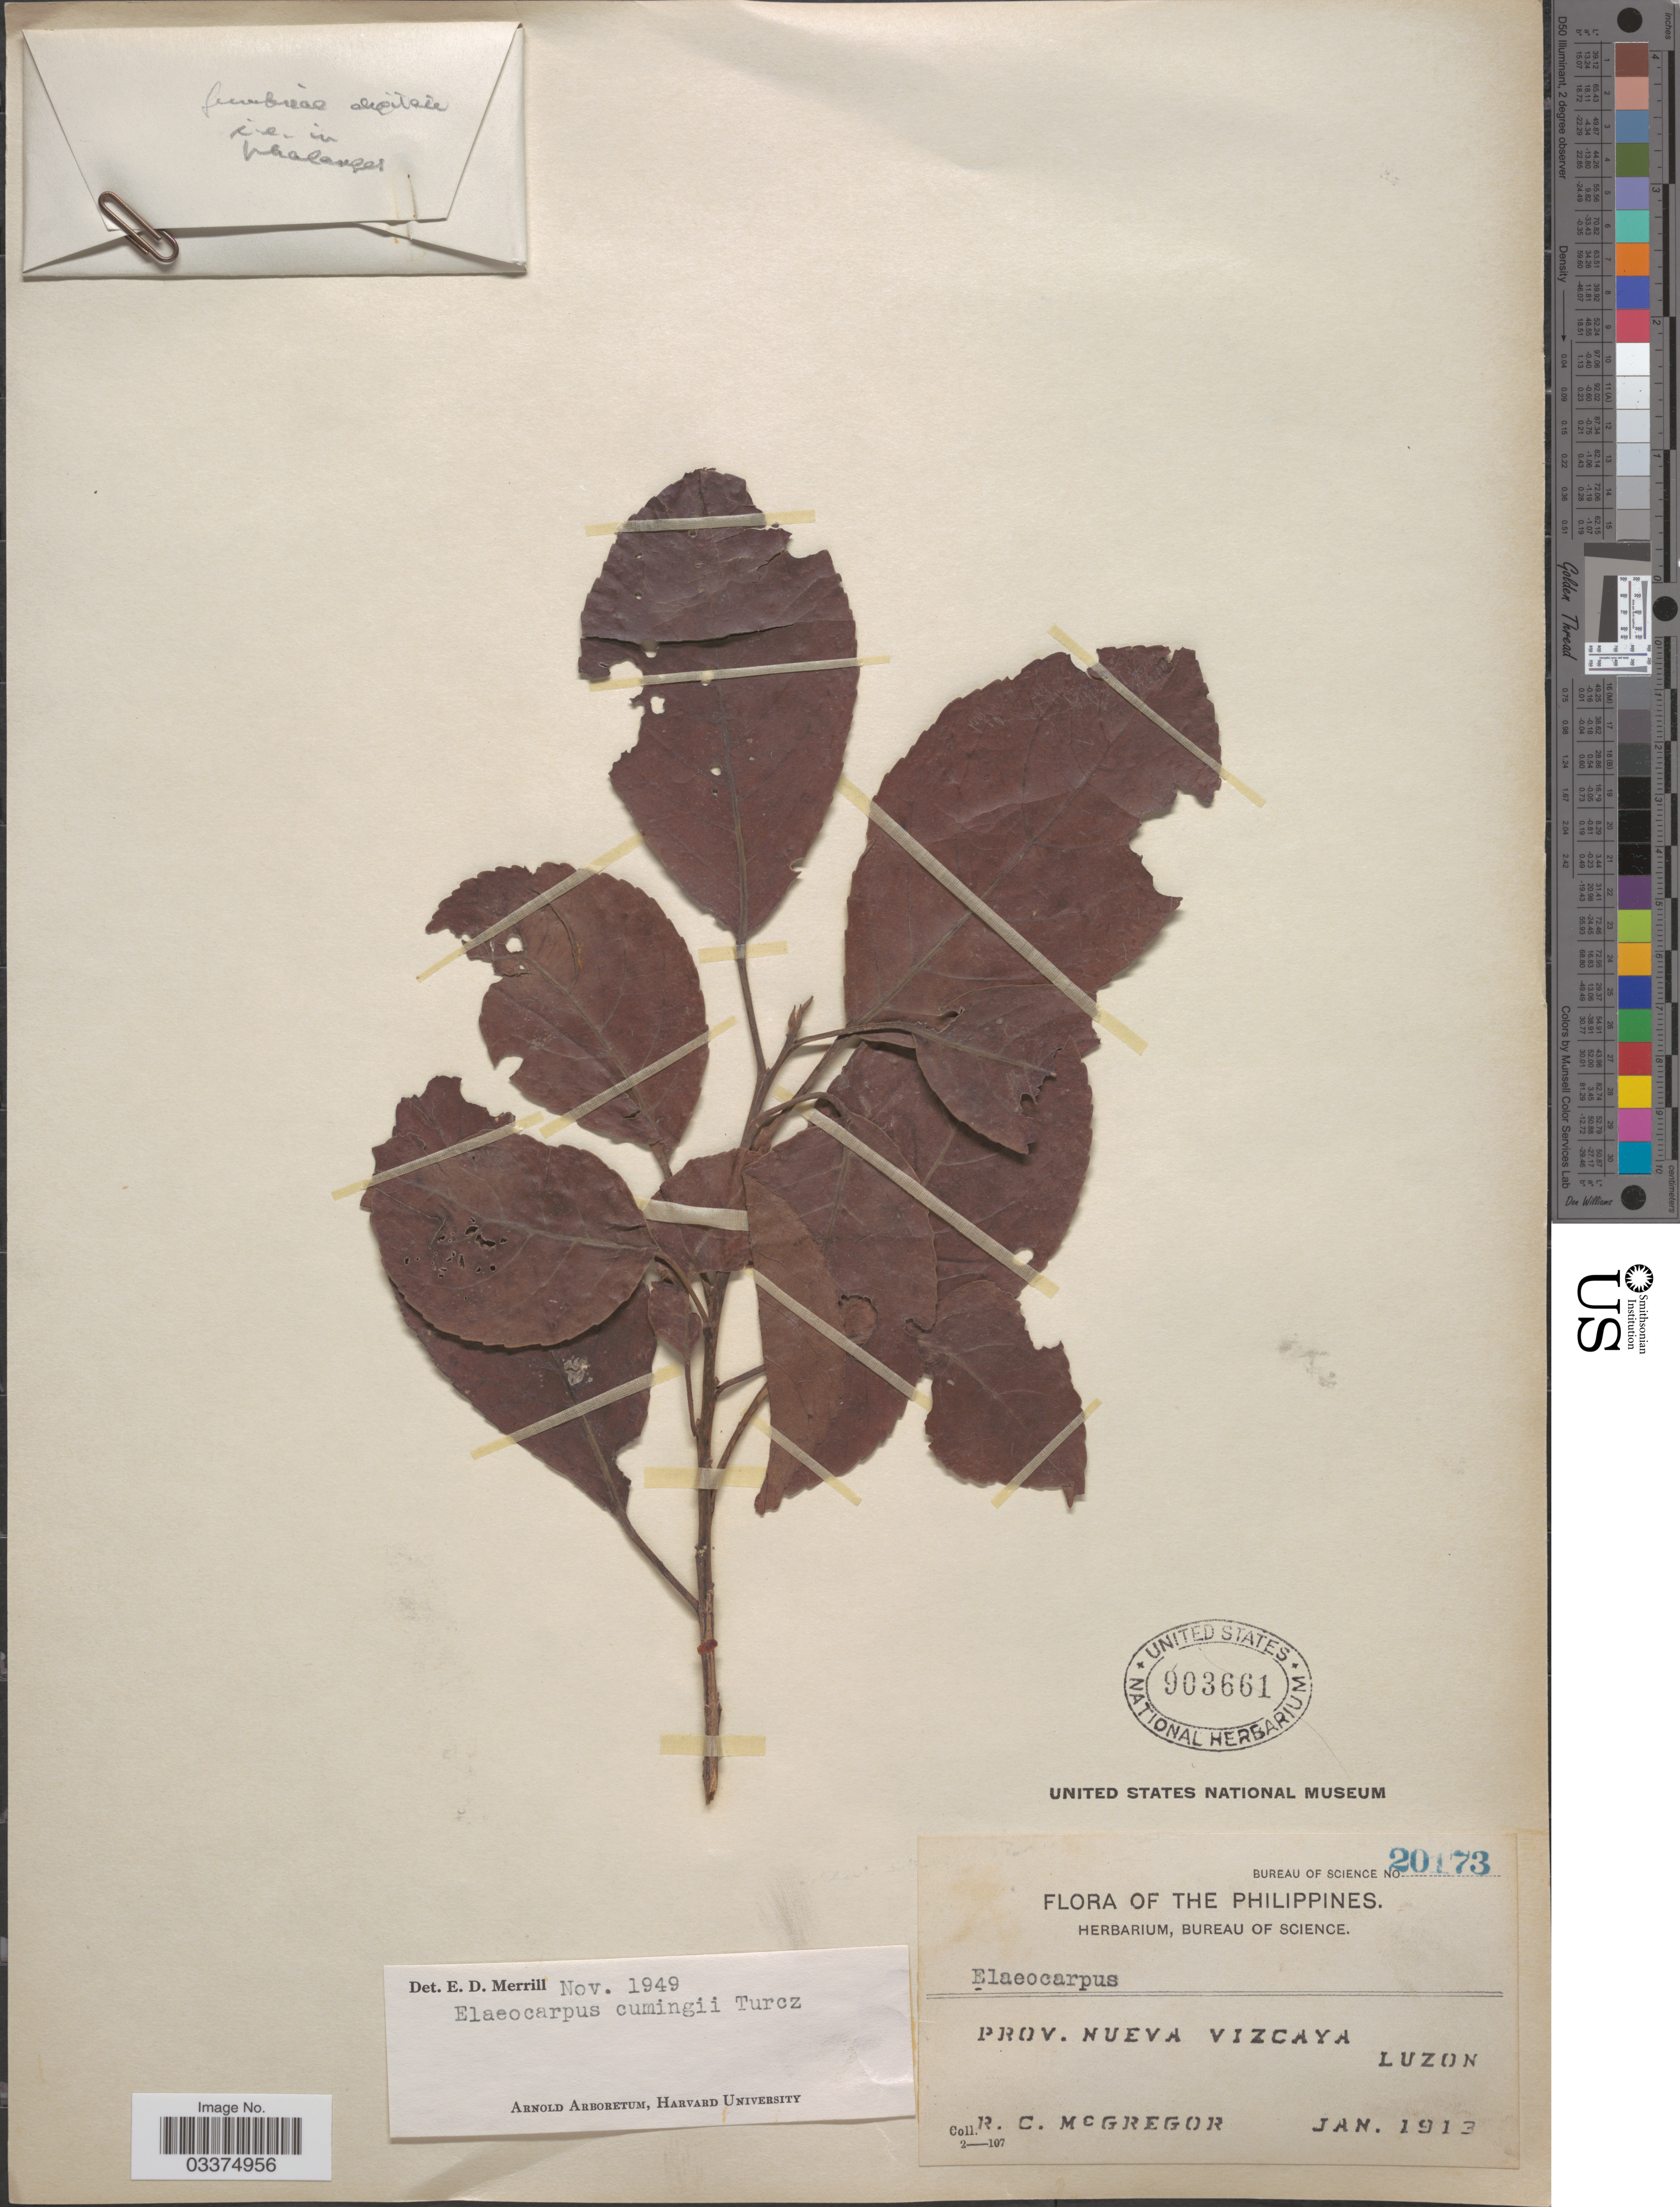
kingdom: Plantae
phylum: Tracheophyta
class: Magnoliopsida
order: Oxalidales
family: Elaeocarpaceae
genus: Elaeocarpus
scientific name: Elaeocarpus cumingii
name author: Turcz.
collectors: R. C. McGregor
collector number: Bureau of Science 20173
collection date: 1912-01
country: Philippines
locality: Prov. Nueva Vizcaya, Luzon.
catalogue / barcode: US 903661